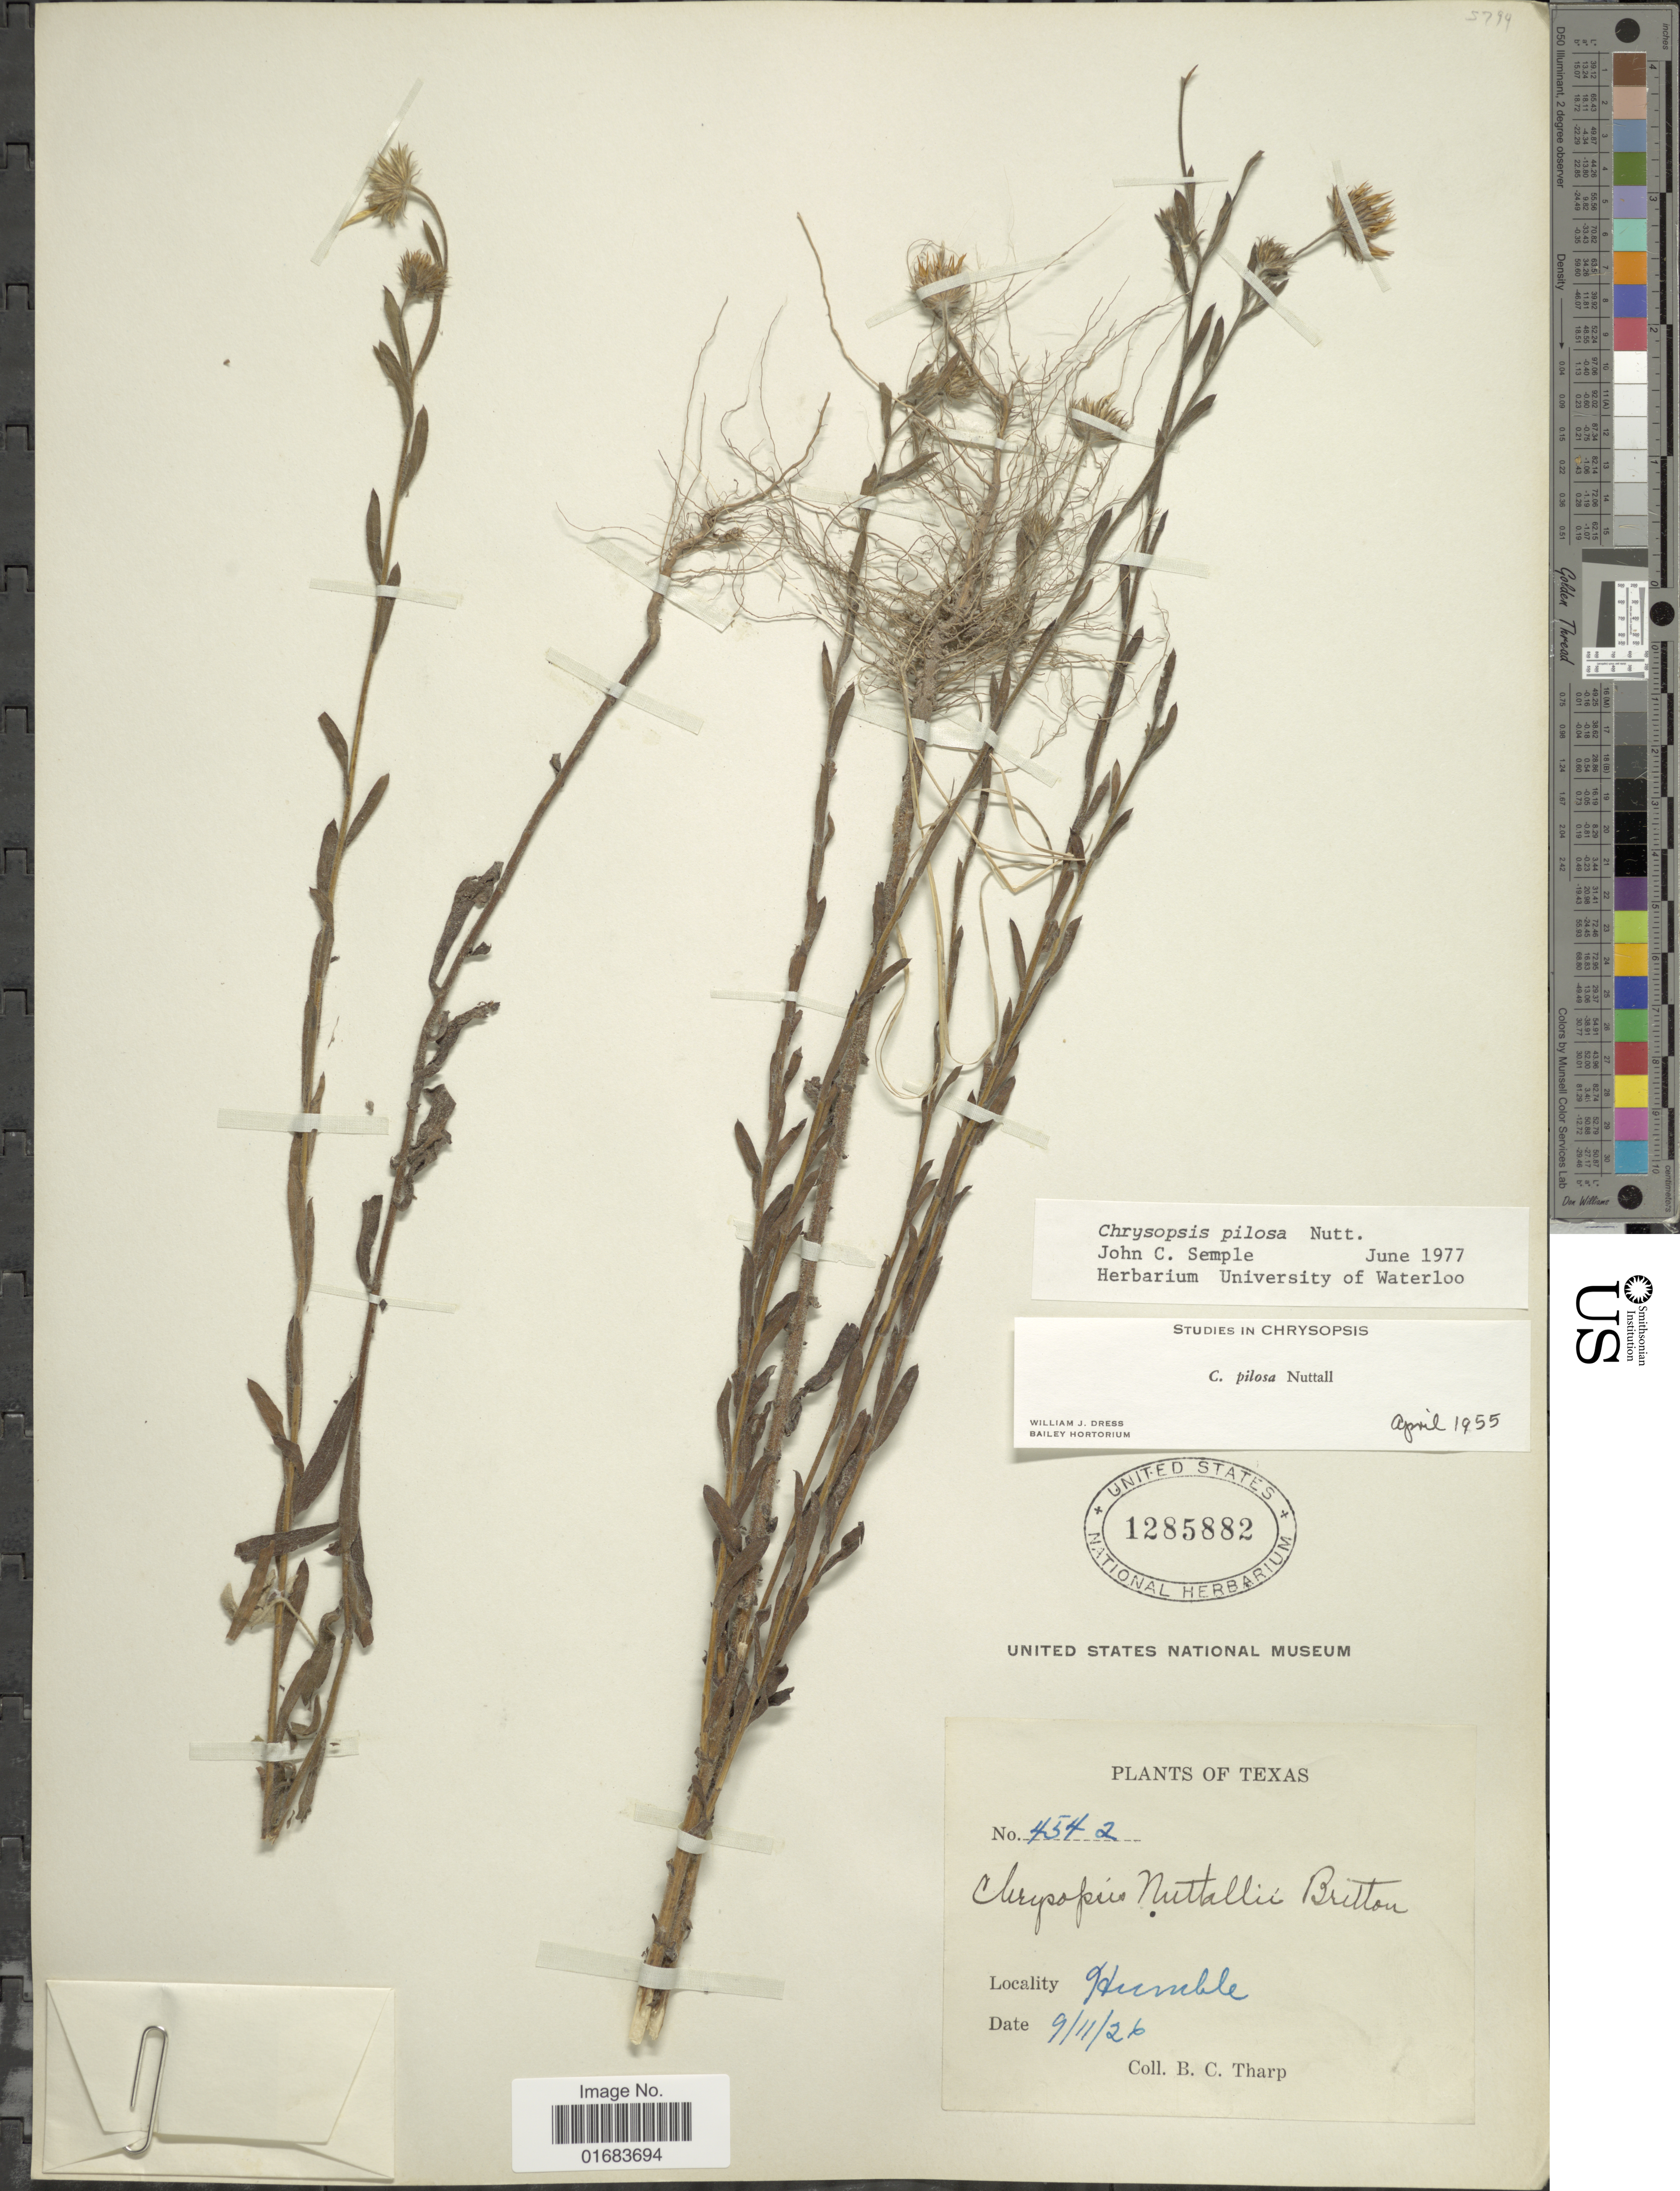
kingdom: Plantae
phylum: Tracheophyta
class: Magnoliopsida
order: Asterales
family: Asteraceae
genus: Chrysopsis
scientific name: Chrysopsis pilosa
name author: Nutt.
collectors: B. C. Tharp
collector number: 4542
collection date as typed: Transcribed d/m/y: 11/9/26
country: United States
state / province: Texas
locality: Humble.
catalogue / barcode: US 1285882